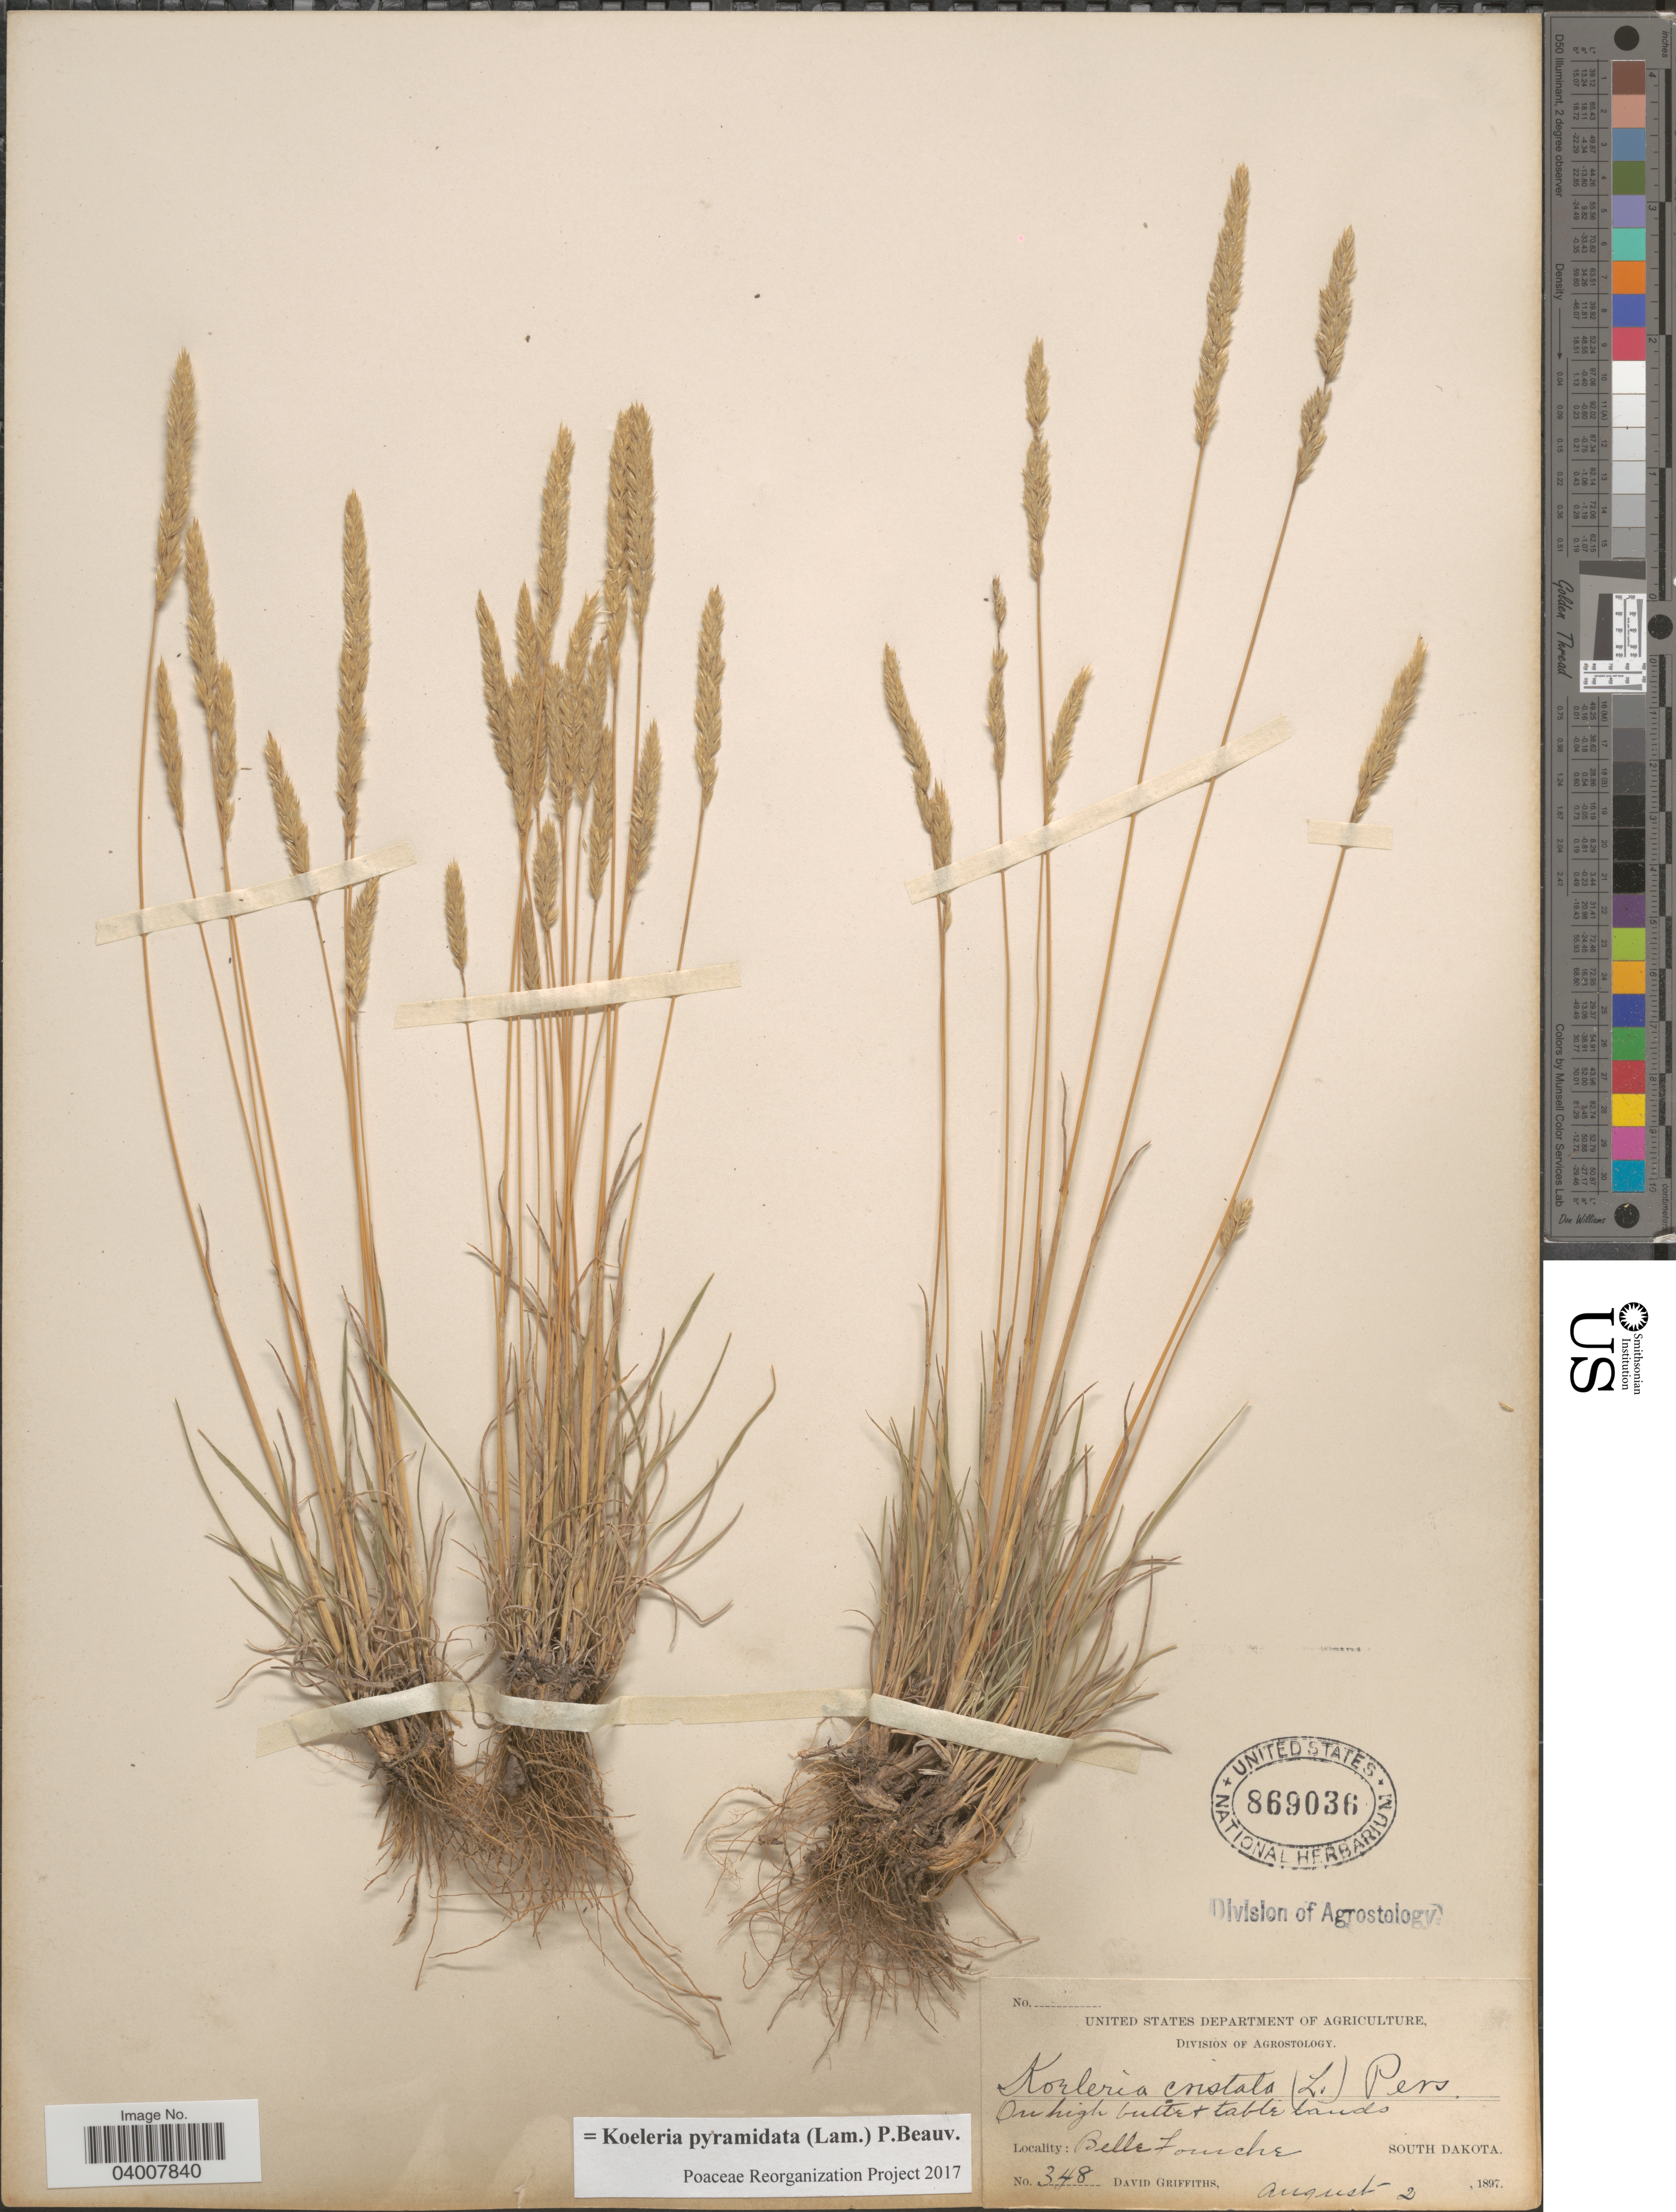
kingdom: Plantae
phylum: Tracheophyta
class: Liliopsida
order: Poales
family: Poaceae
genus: Koeleria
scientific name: Koeleria pyramidata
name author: (Lam.) P. Beauv.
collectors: D. Griffiths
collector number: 348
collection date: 1897-08-02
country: United States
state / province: South Dakota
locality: Belle Fourche.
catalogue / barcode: US 869036